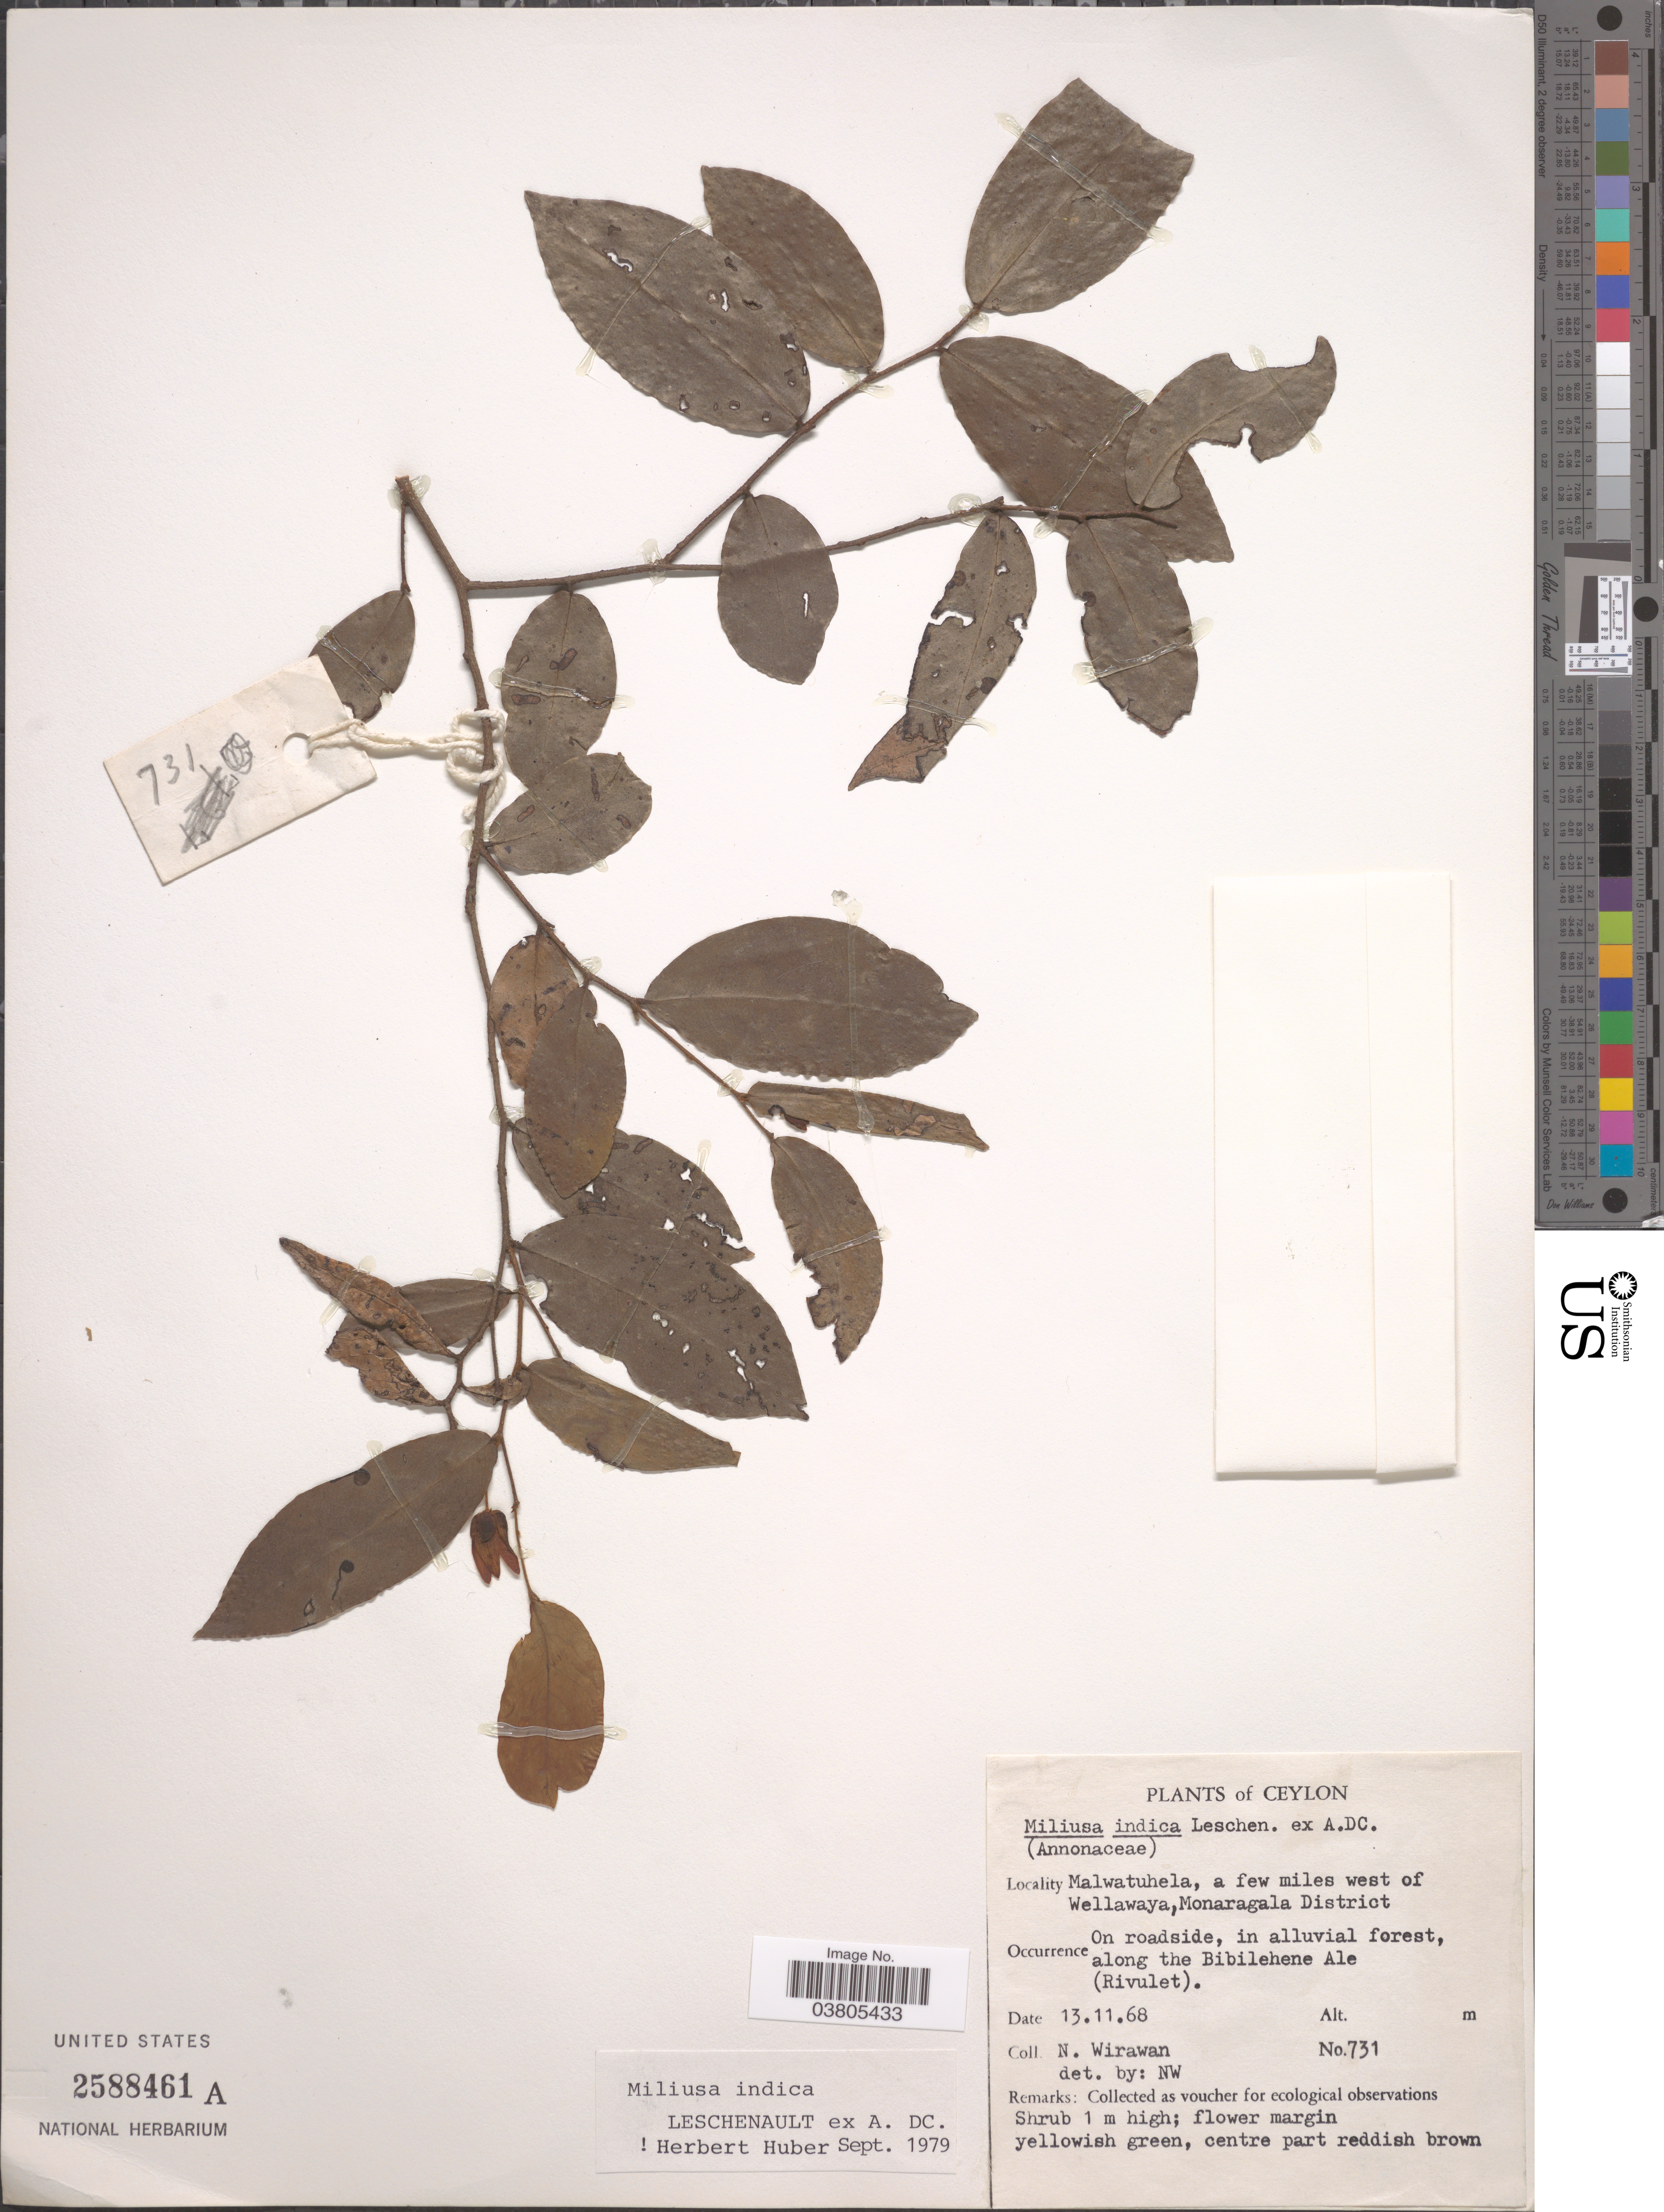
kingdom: Plantae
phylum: Tracheophyta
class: Magnoliopsida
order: Magnoliales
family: Annonaceae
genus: Miliusa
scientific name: Miliusa indica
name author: Lesch. & A. DC.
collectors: N. Wirawan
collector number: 731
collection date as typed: Transcribed d/m/y: 13/11/68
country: Sri Lanka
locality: Ceylon. Malwatuhela, a few miles west of Wellawaya, Monaragala District. On roadside, in alluvial forest, along the Bibilehene Ale (Rivulet).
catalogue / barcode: US 2588461A